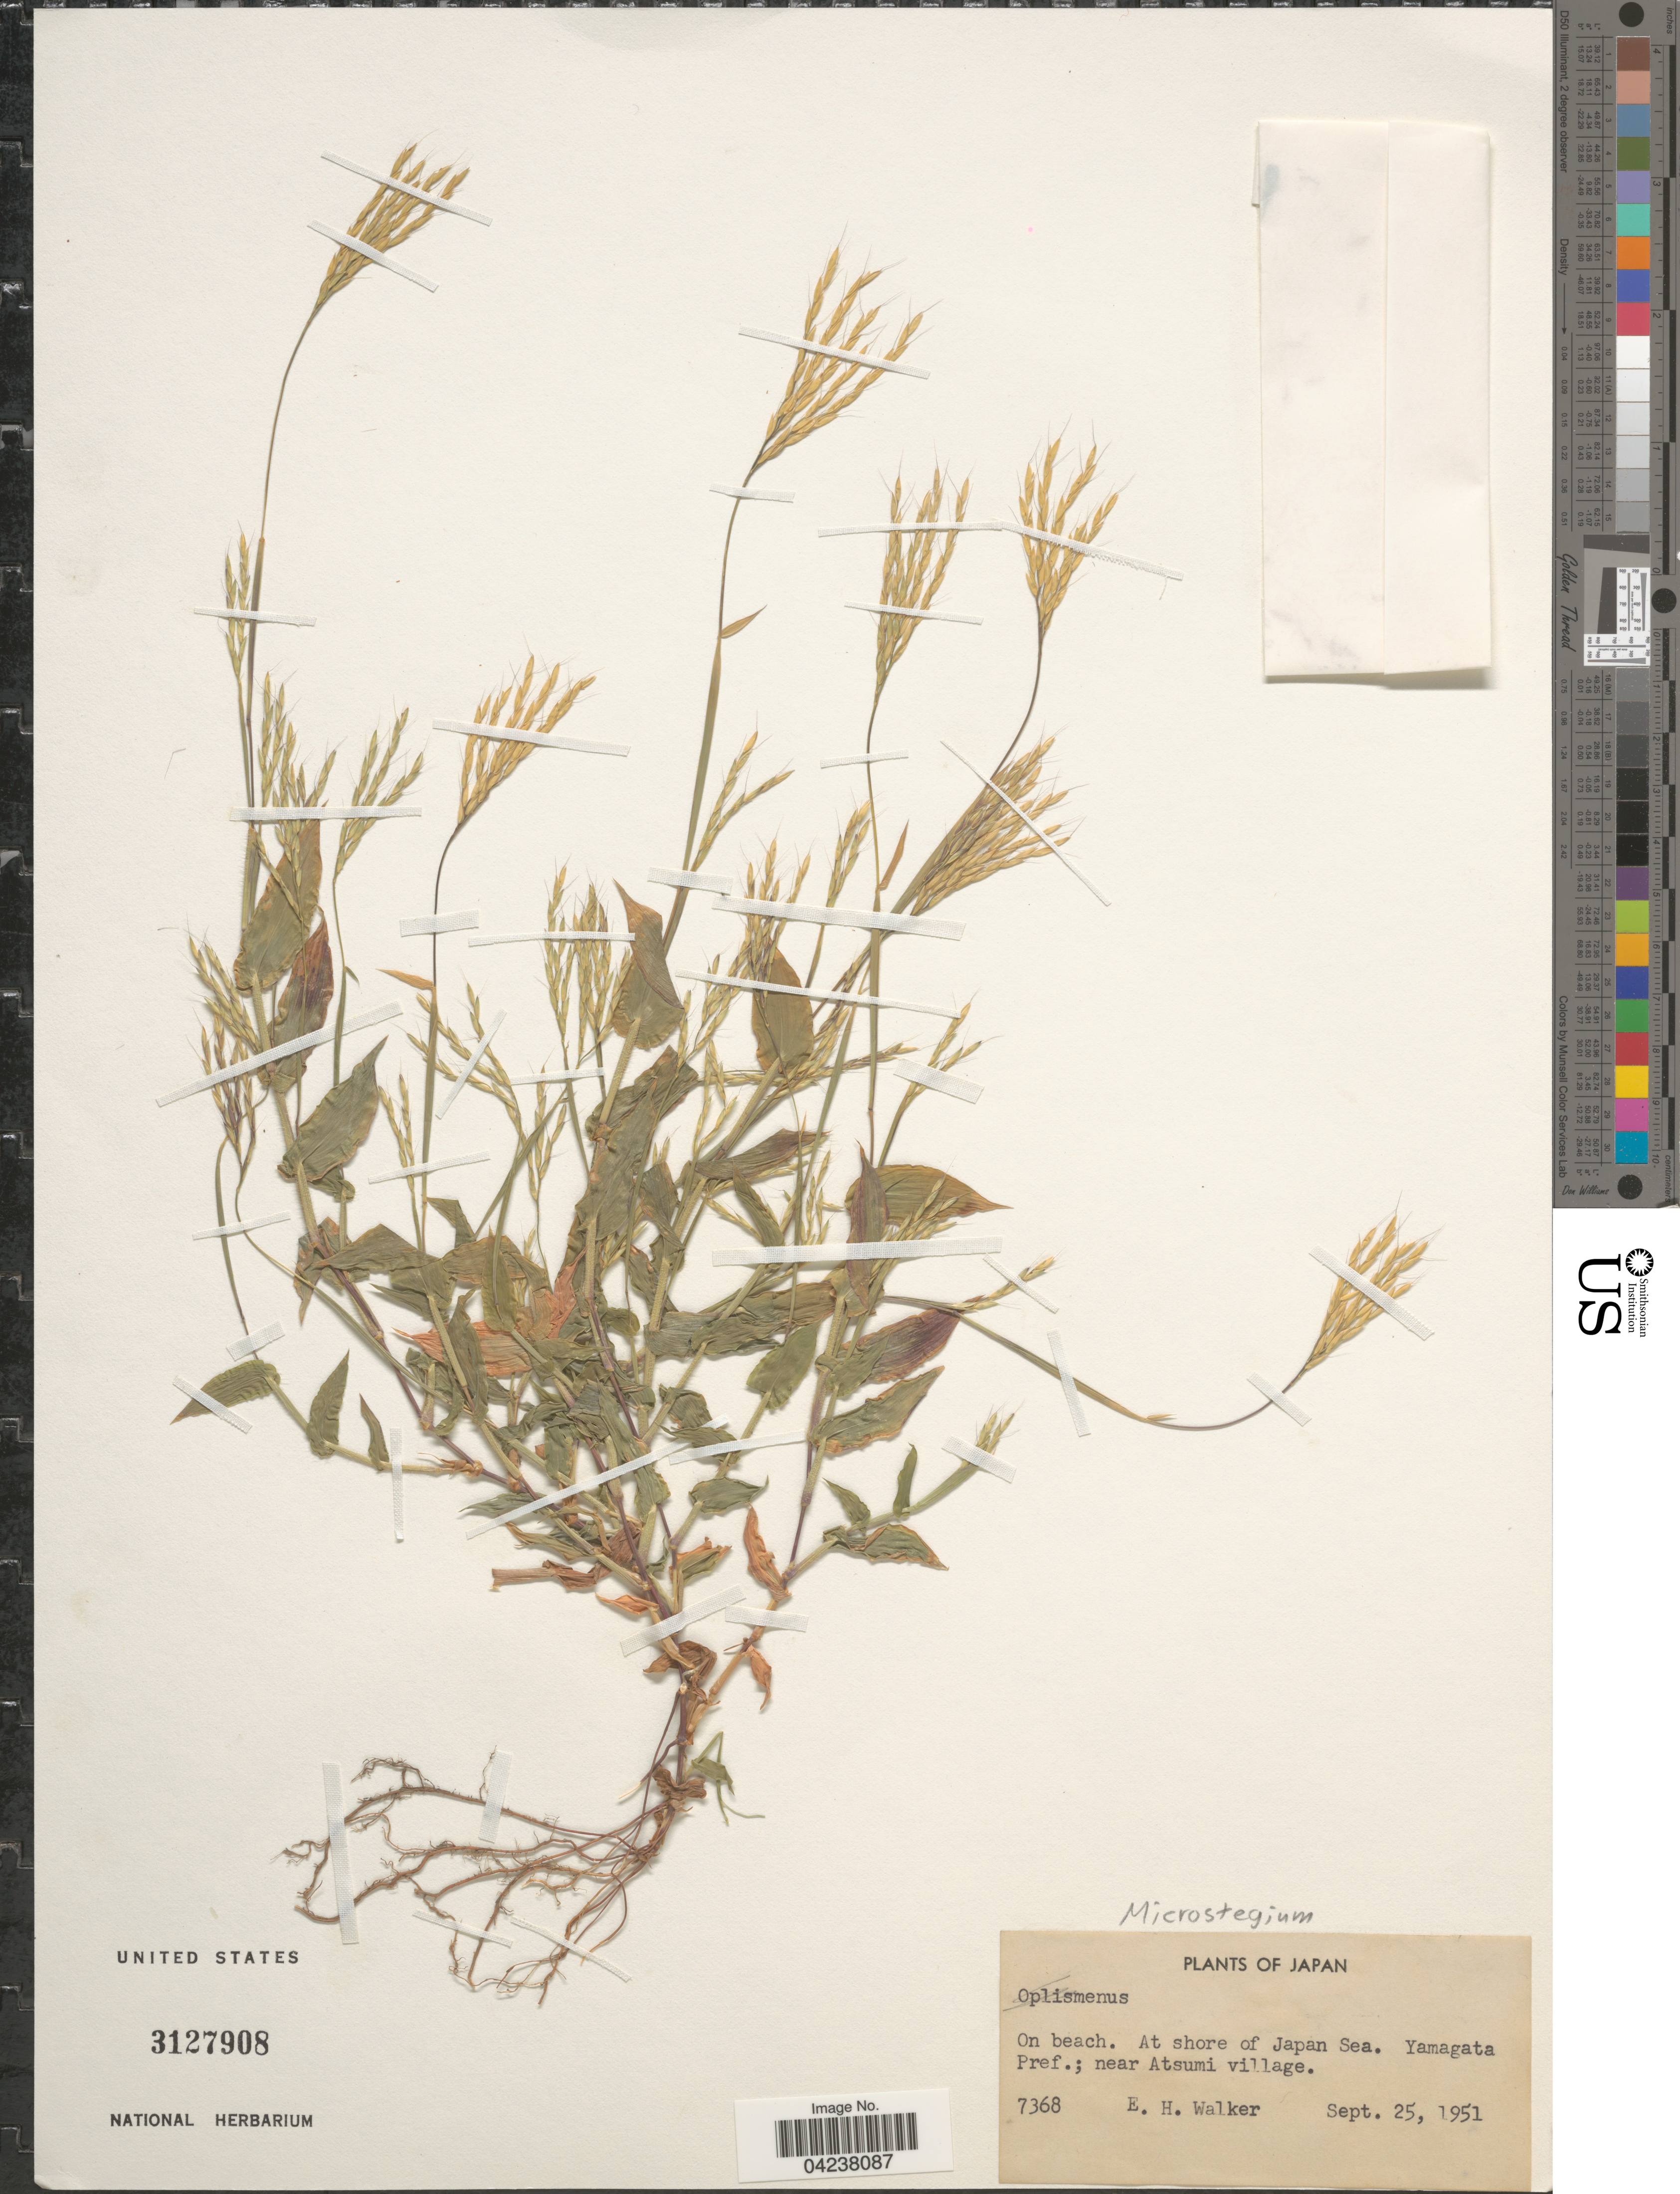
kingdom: Plantae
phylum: Tracheophyta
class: Liliopsida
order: Poales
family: Poaceae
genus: Oplismenus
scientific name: Oplismenus sp.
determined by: Barrett, Craig F.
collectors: E. H. Walker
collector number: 7368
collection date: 1951-09-25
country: Japan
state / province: Yamagata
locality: On beach. At shore of Japan Sea. Yamagata Pref.; near Atsumi village.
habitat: On beach.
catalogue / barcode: US 3127908